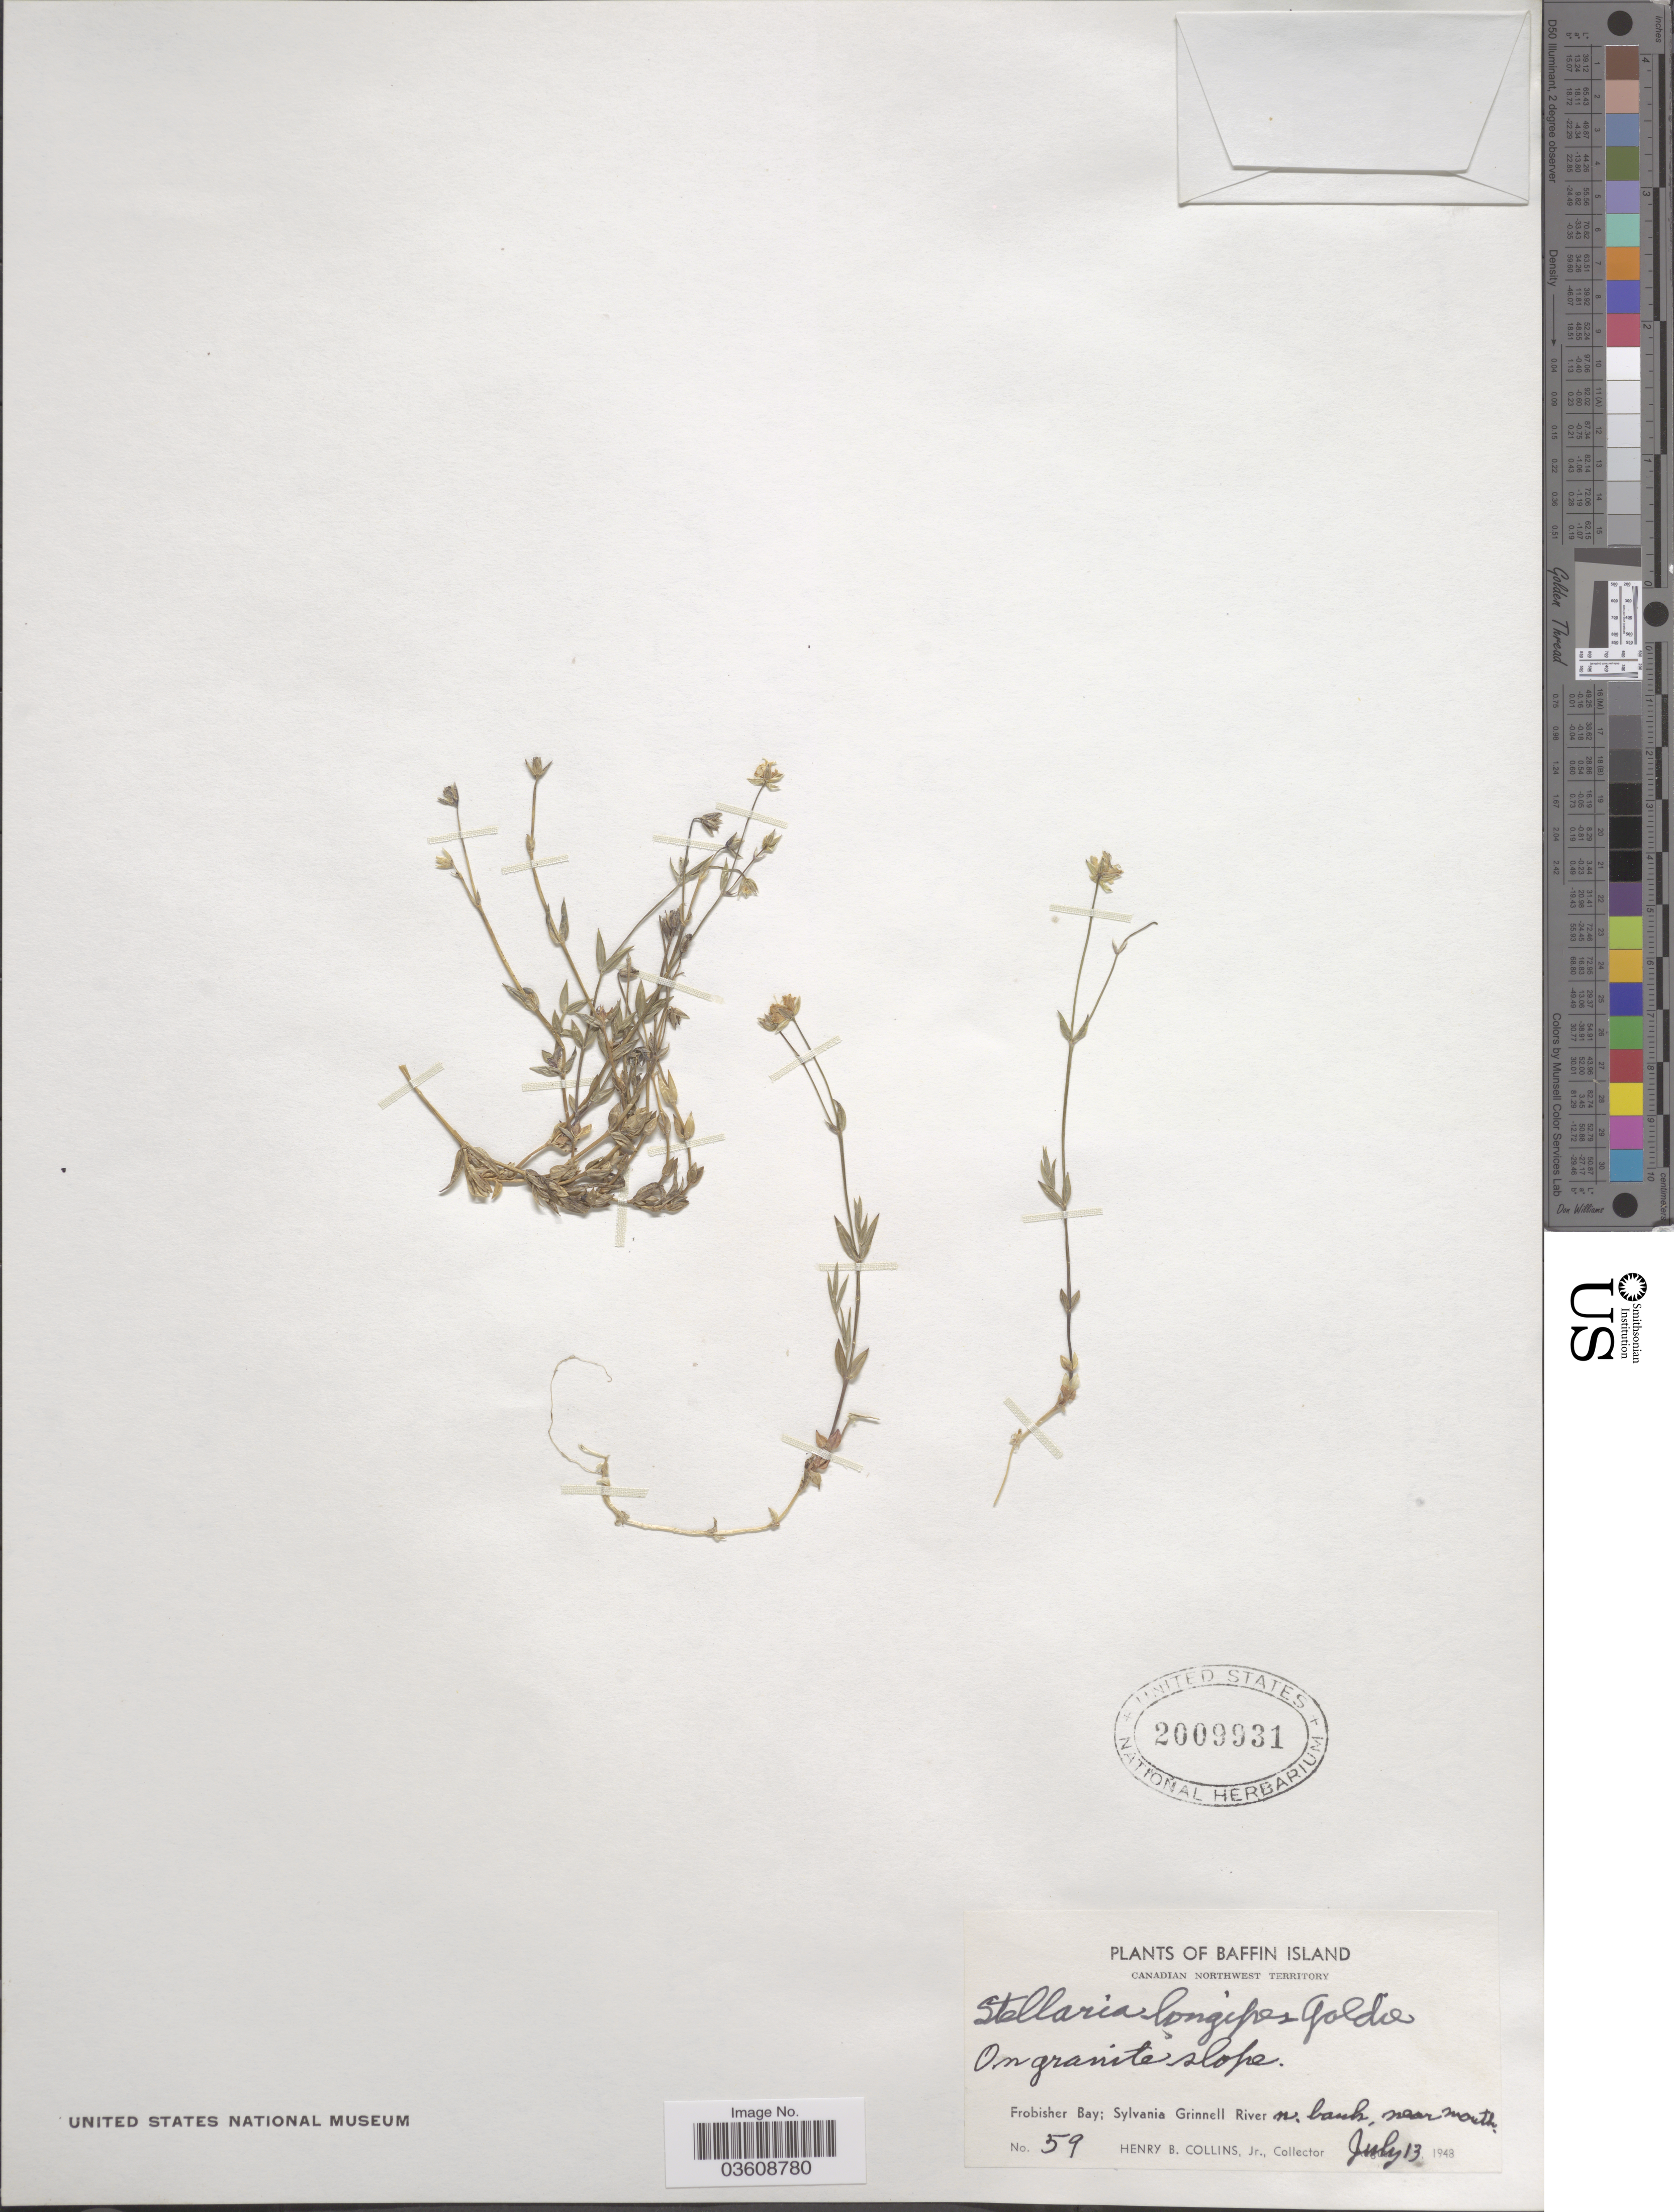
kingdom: Plantae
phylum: Tracheophyta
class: Magnoliopsida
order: Caryophyllales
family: Caryophyllaceae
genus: Stellaria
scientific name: Stellaria longipes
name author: Goldie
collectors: H. Collins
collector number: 59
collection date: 1948-07-13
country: Canada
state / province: Northwest Territories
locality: Baffin Island. Frobisher Bay; Sylvania Grinnell River n. bank, near mouth.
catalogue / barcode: US 2009931